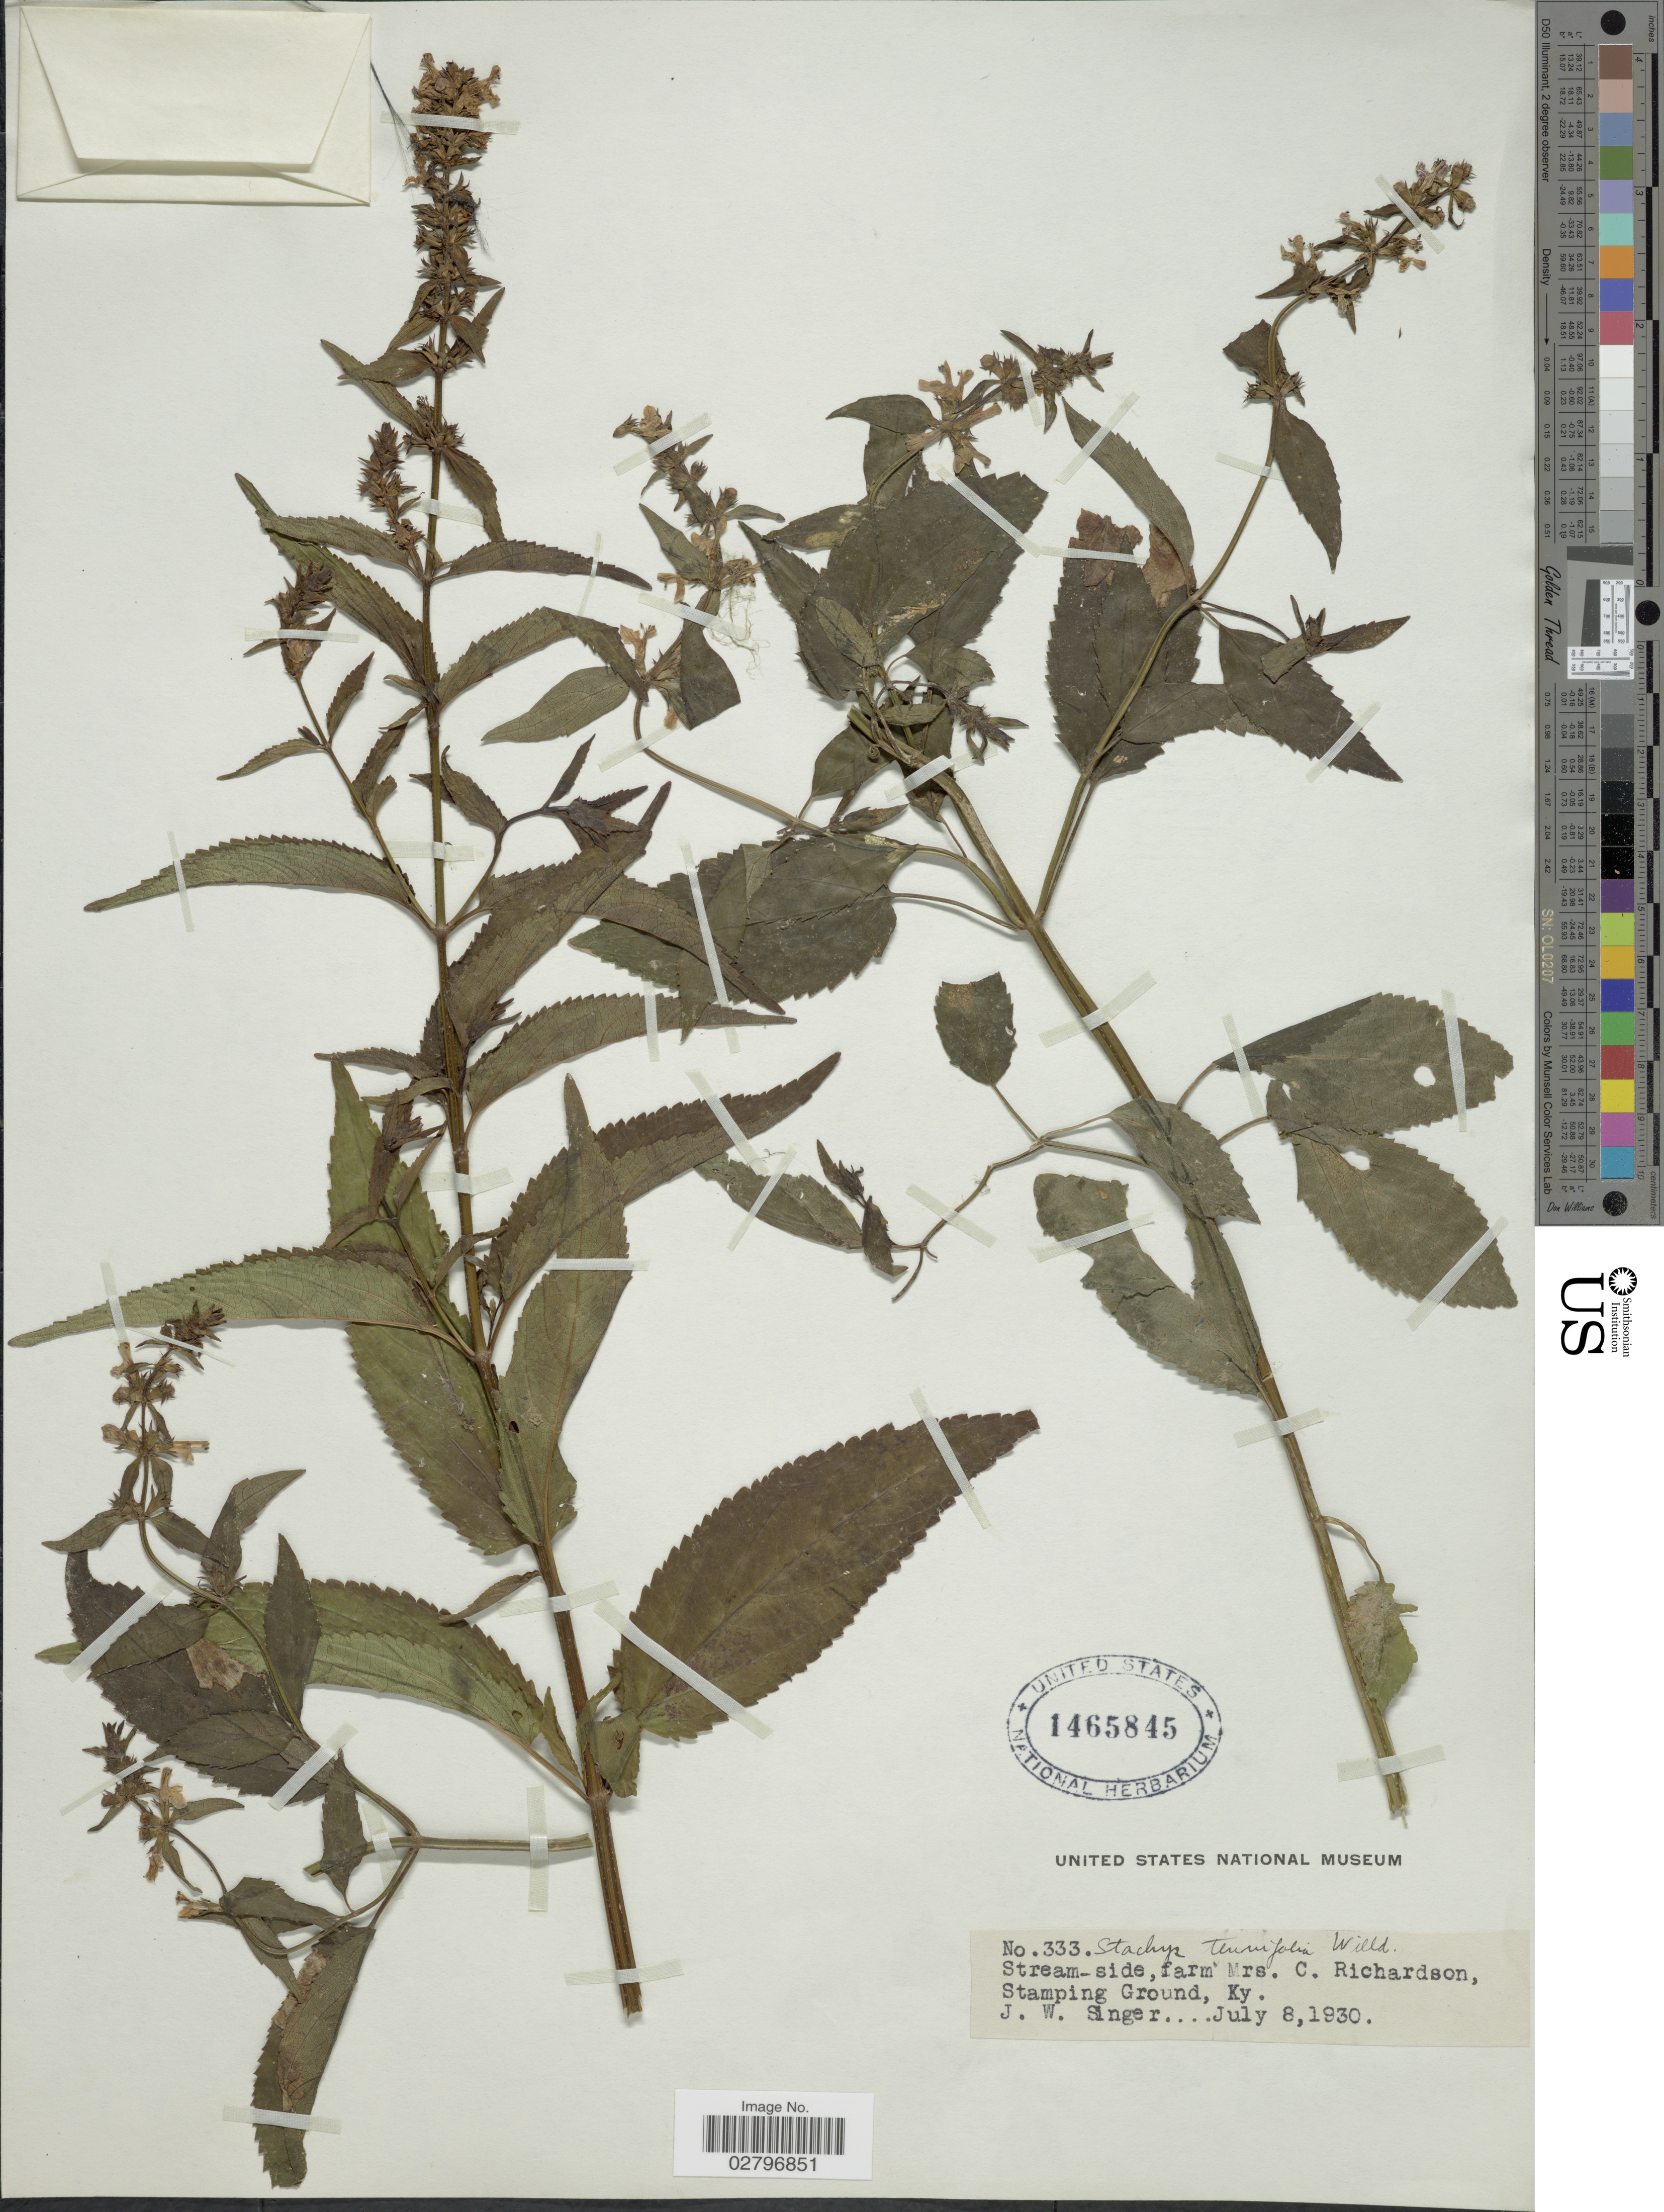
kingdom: Plantae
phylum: Tracheophyta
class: Magnoliopsida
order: Lamiales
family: Lamiaceae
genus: Stachys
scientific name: Stachys tenuifolia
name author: Willd.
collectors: J. EW. Singer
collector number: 333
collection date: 1930-07-08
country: United States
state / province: Kentucky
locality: Farm Mrs. C. Richardson, Stamping Ground, Ky.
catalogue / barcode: US 1465845